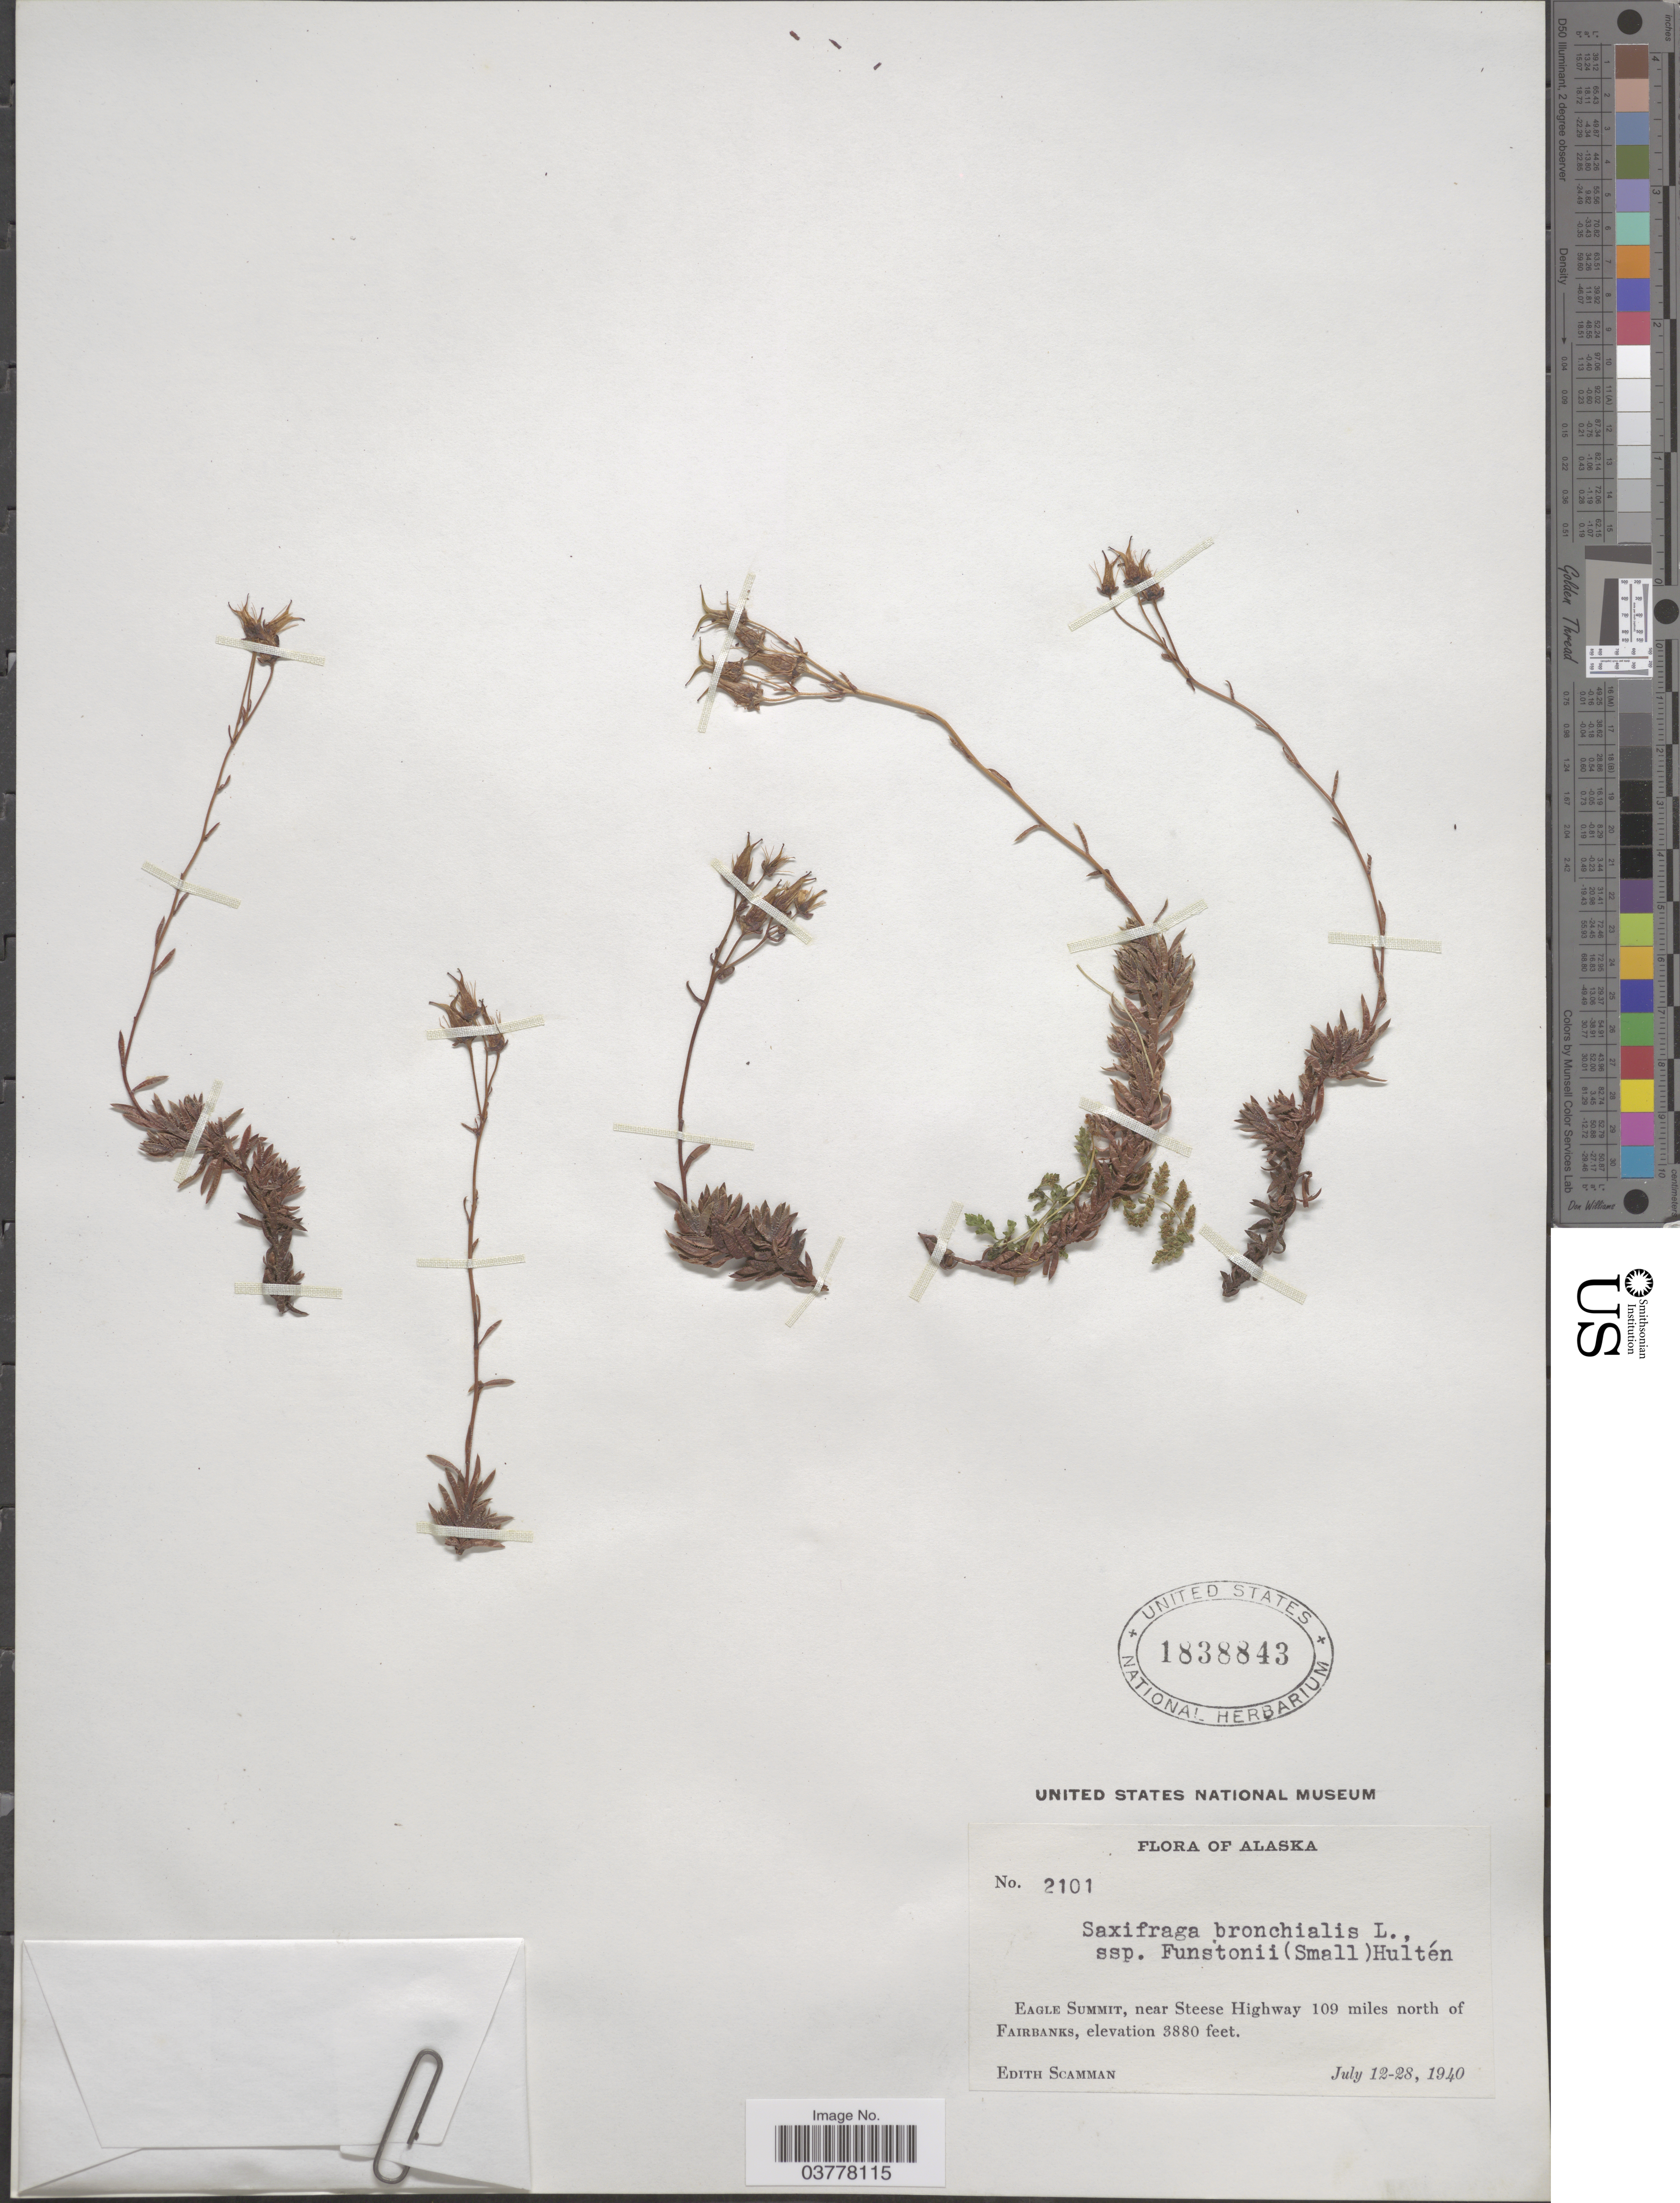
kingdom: Plantae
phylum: Tracheophyta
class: Magnoliopsida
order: Saxifragales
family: Saxifragaceae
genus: Saxifraga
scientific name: Saxifraga bronchialis subsp. funstonii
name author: (Small) Hultén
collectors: E. Scamman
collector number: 2101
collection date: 1940-07-12/1940-07-28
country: United States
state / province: Alaska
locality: Eagle Summit, near Steese Highway 109 miles north of Fairbanks.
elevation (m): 1183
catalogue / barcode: US 1838843